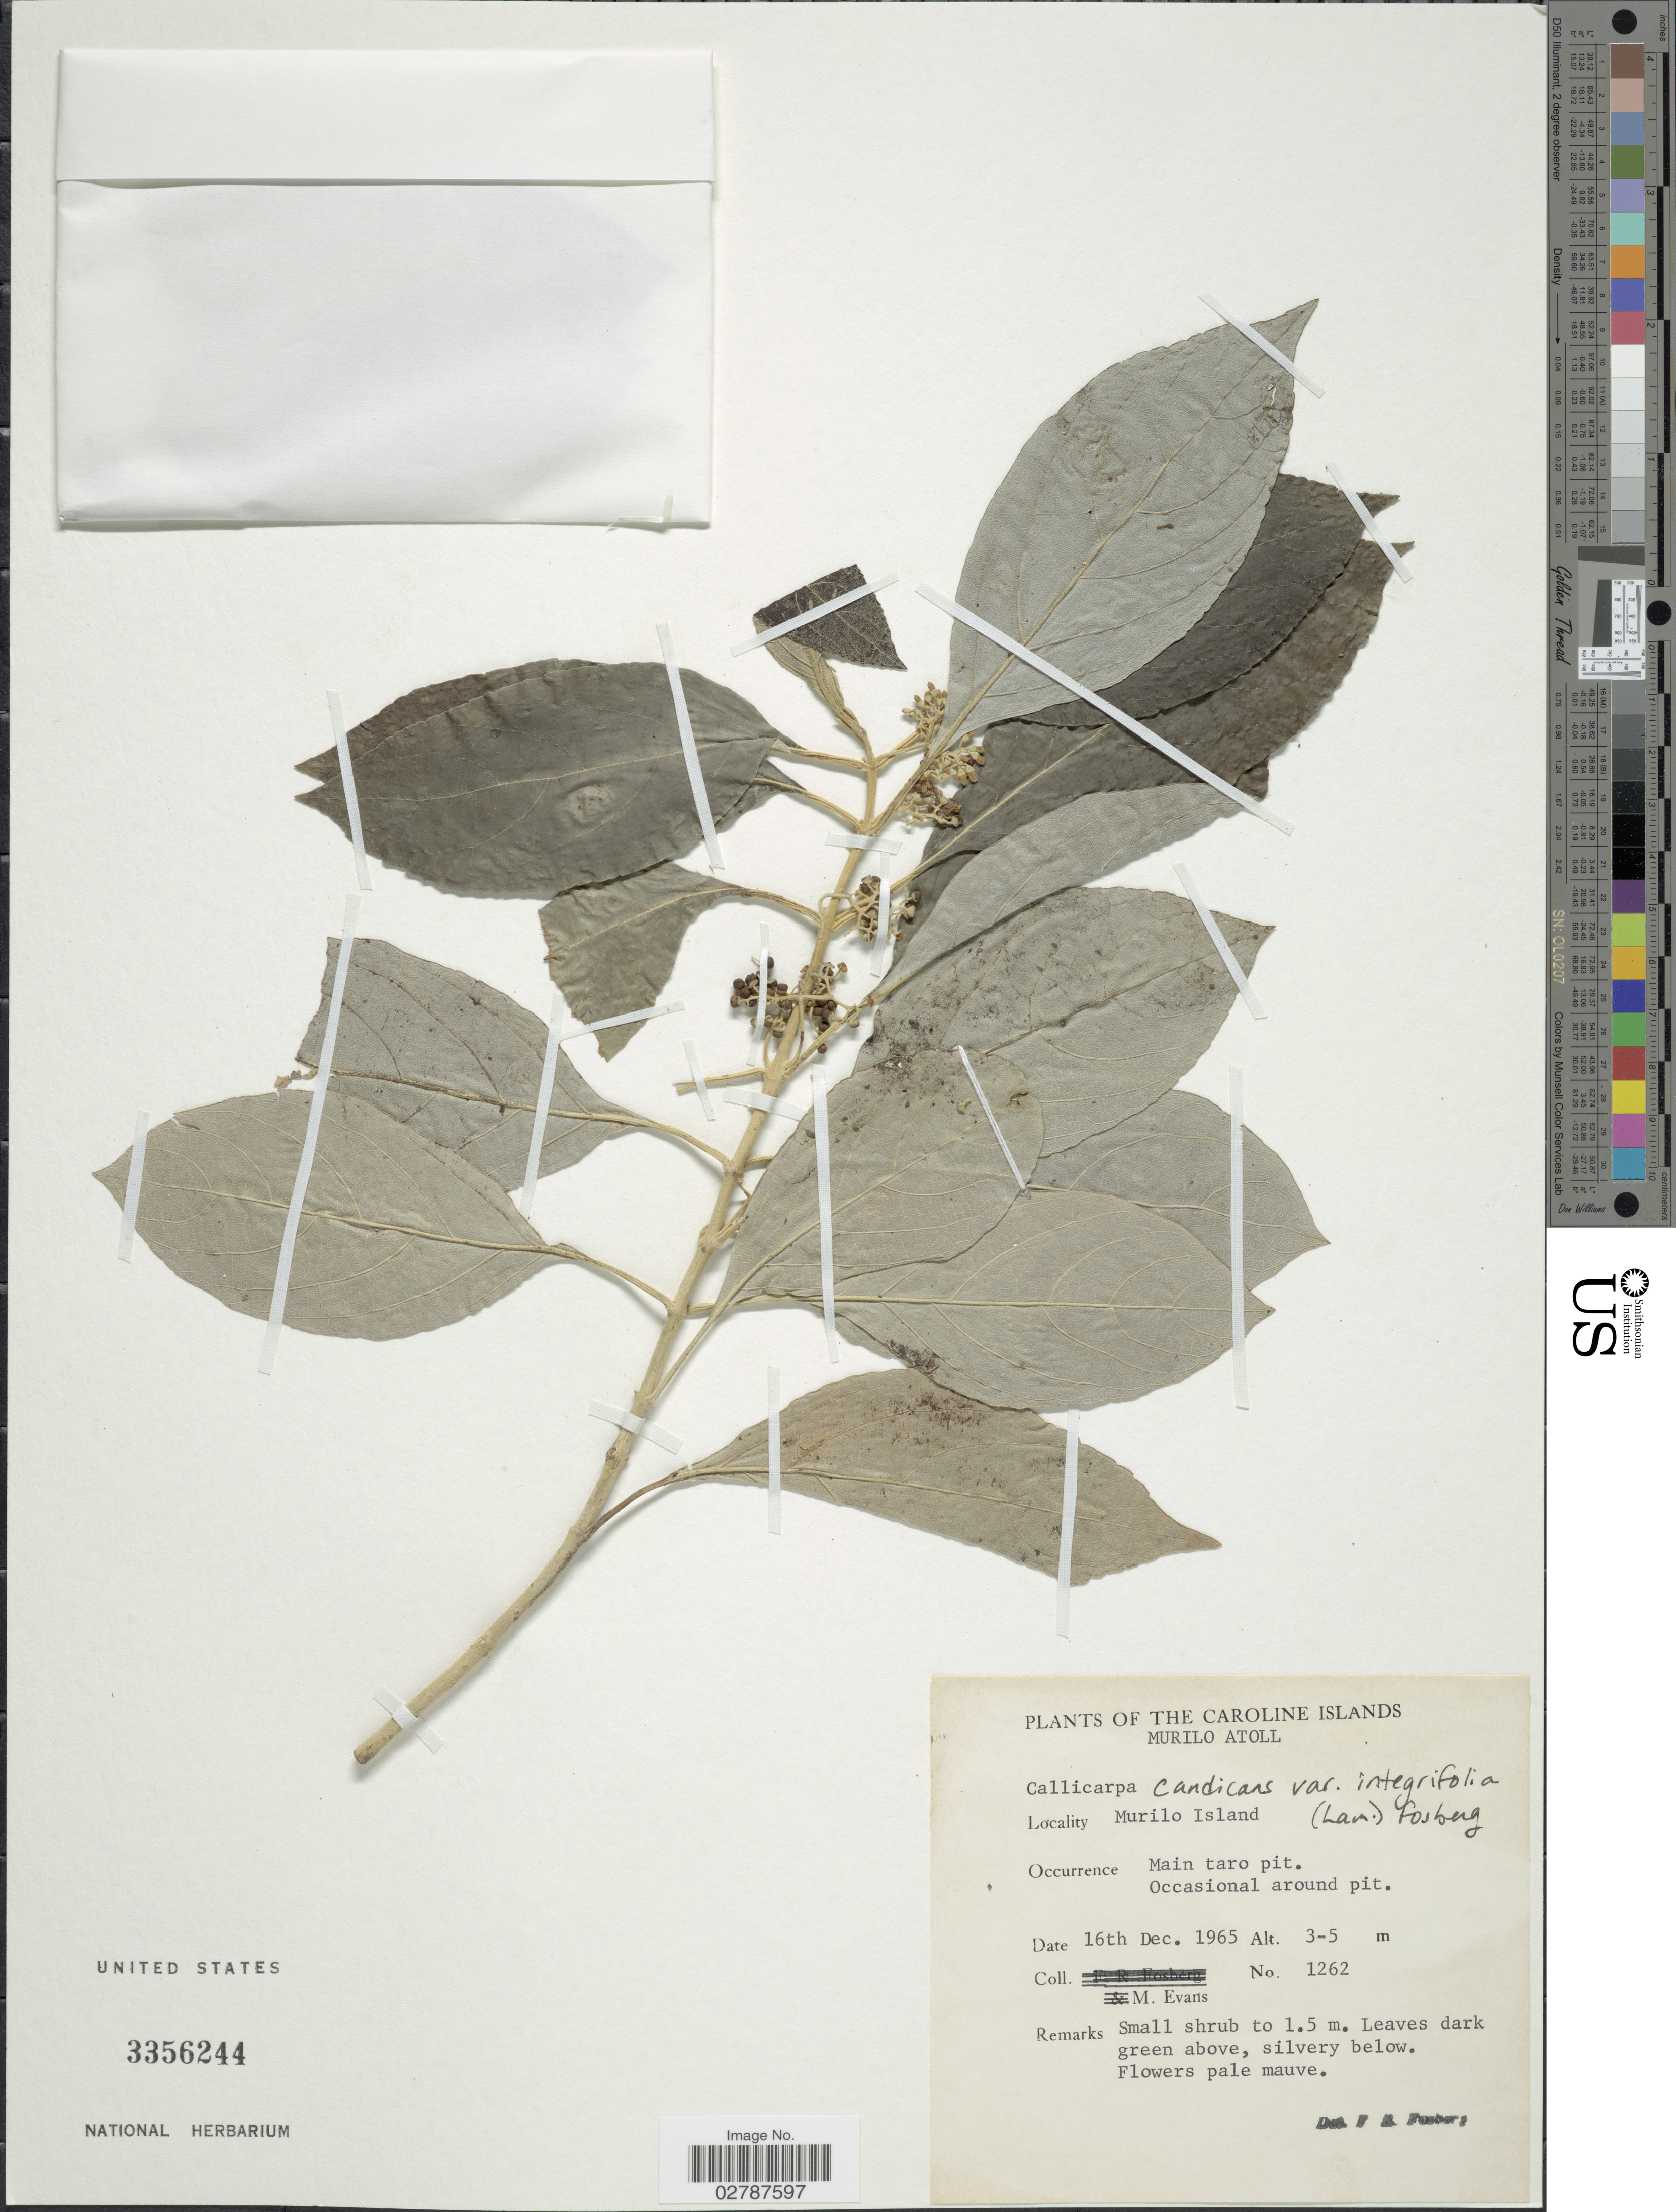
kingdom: Plantae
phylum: Tracheophyta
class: Magnoliopsida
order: Lamiales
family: Lamiaceae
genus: Callicarpa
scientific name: Callicarpa candicans var. integrifolia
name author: (Lam.) Fosberg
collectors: M. Evans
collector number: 1262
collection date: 1965-12-16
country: Micronesia, Federated States of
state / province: Truk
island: Murilo Atoll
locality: Murilo Atoll. Murilo Island.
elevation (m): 3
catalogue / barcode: US 3356244